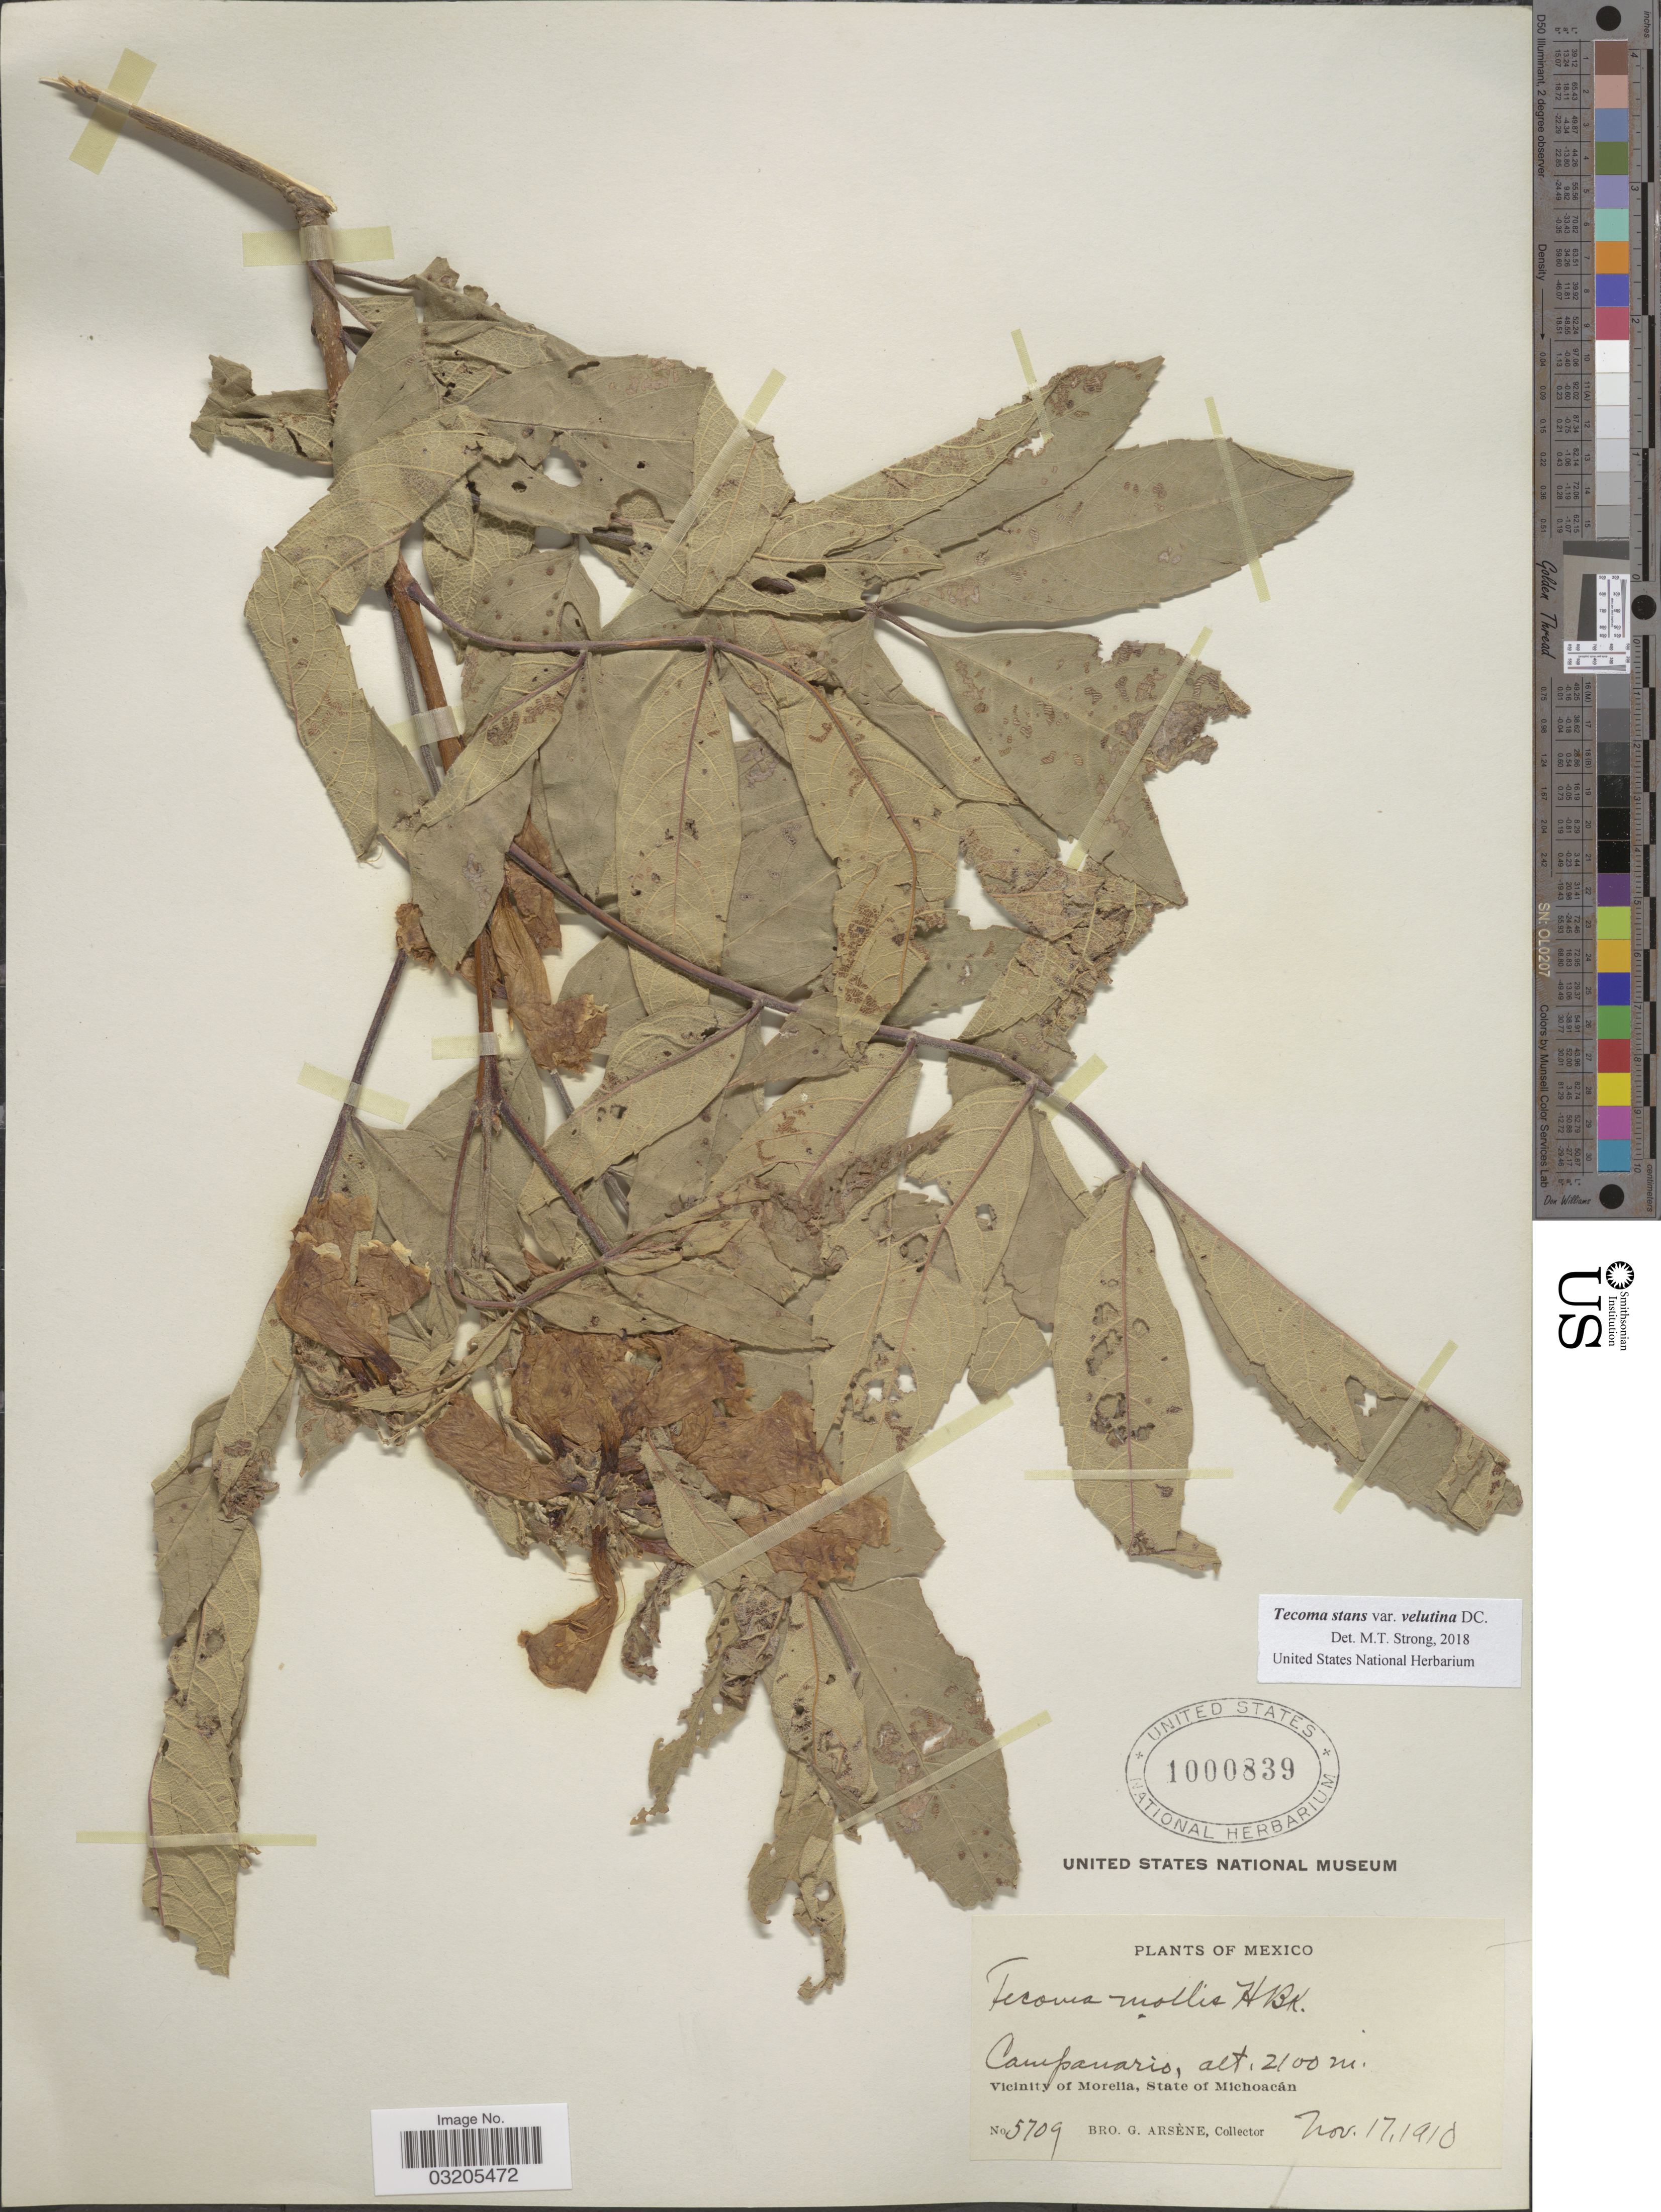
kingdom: Plantae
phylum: Tracheophyta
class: Magnoliopsida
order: Lamiales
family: Bignoniaceae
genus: Tecoma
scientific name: Tecoma stans var. velutina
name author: DC.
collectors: Bro. G. Arsène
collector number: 5709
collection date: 1910-11-17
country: Mexico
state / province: Michoacán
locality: Campanario. Vicinity of Morelia.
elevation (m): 2100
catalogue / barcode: US 1000839